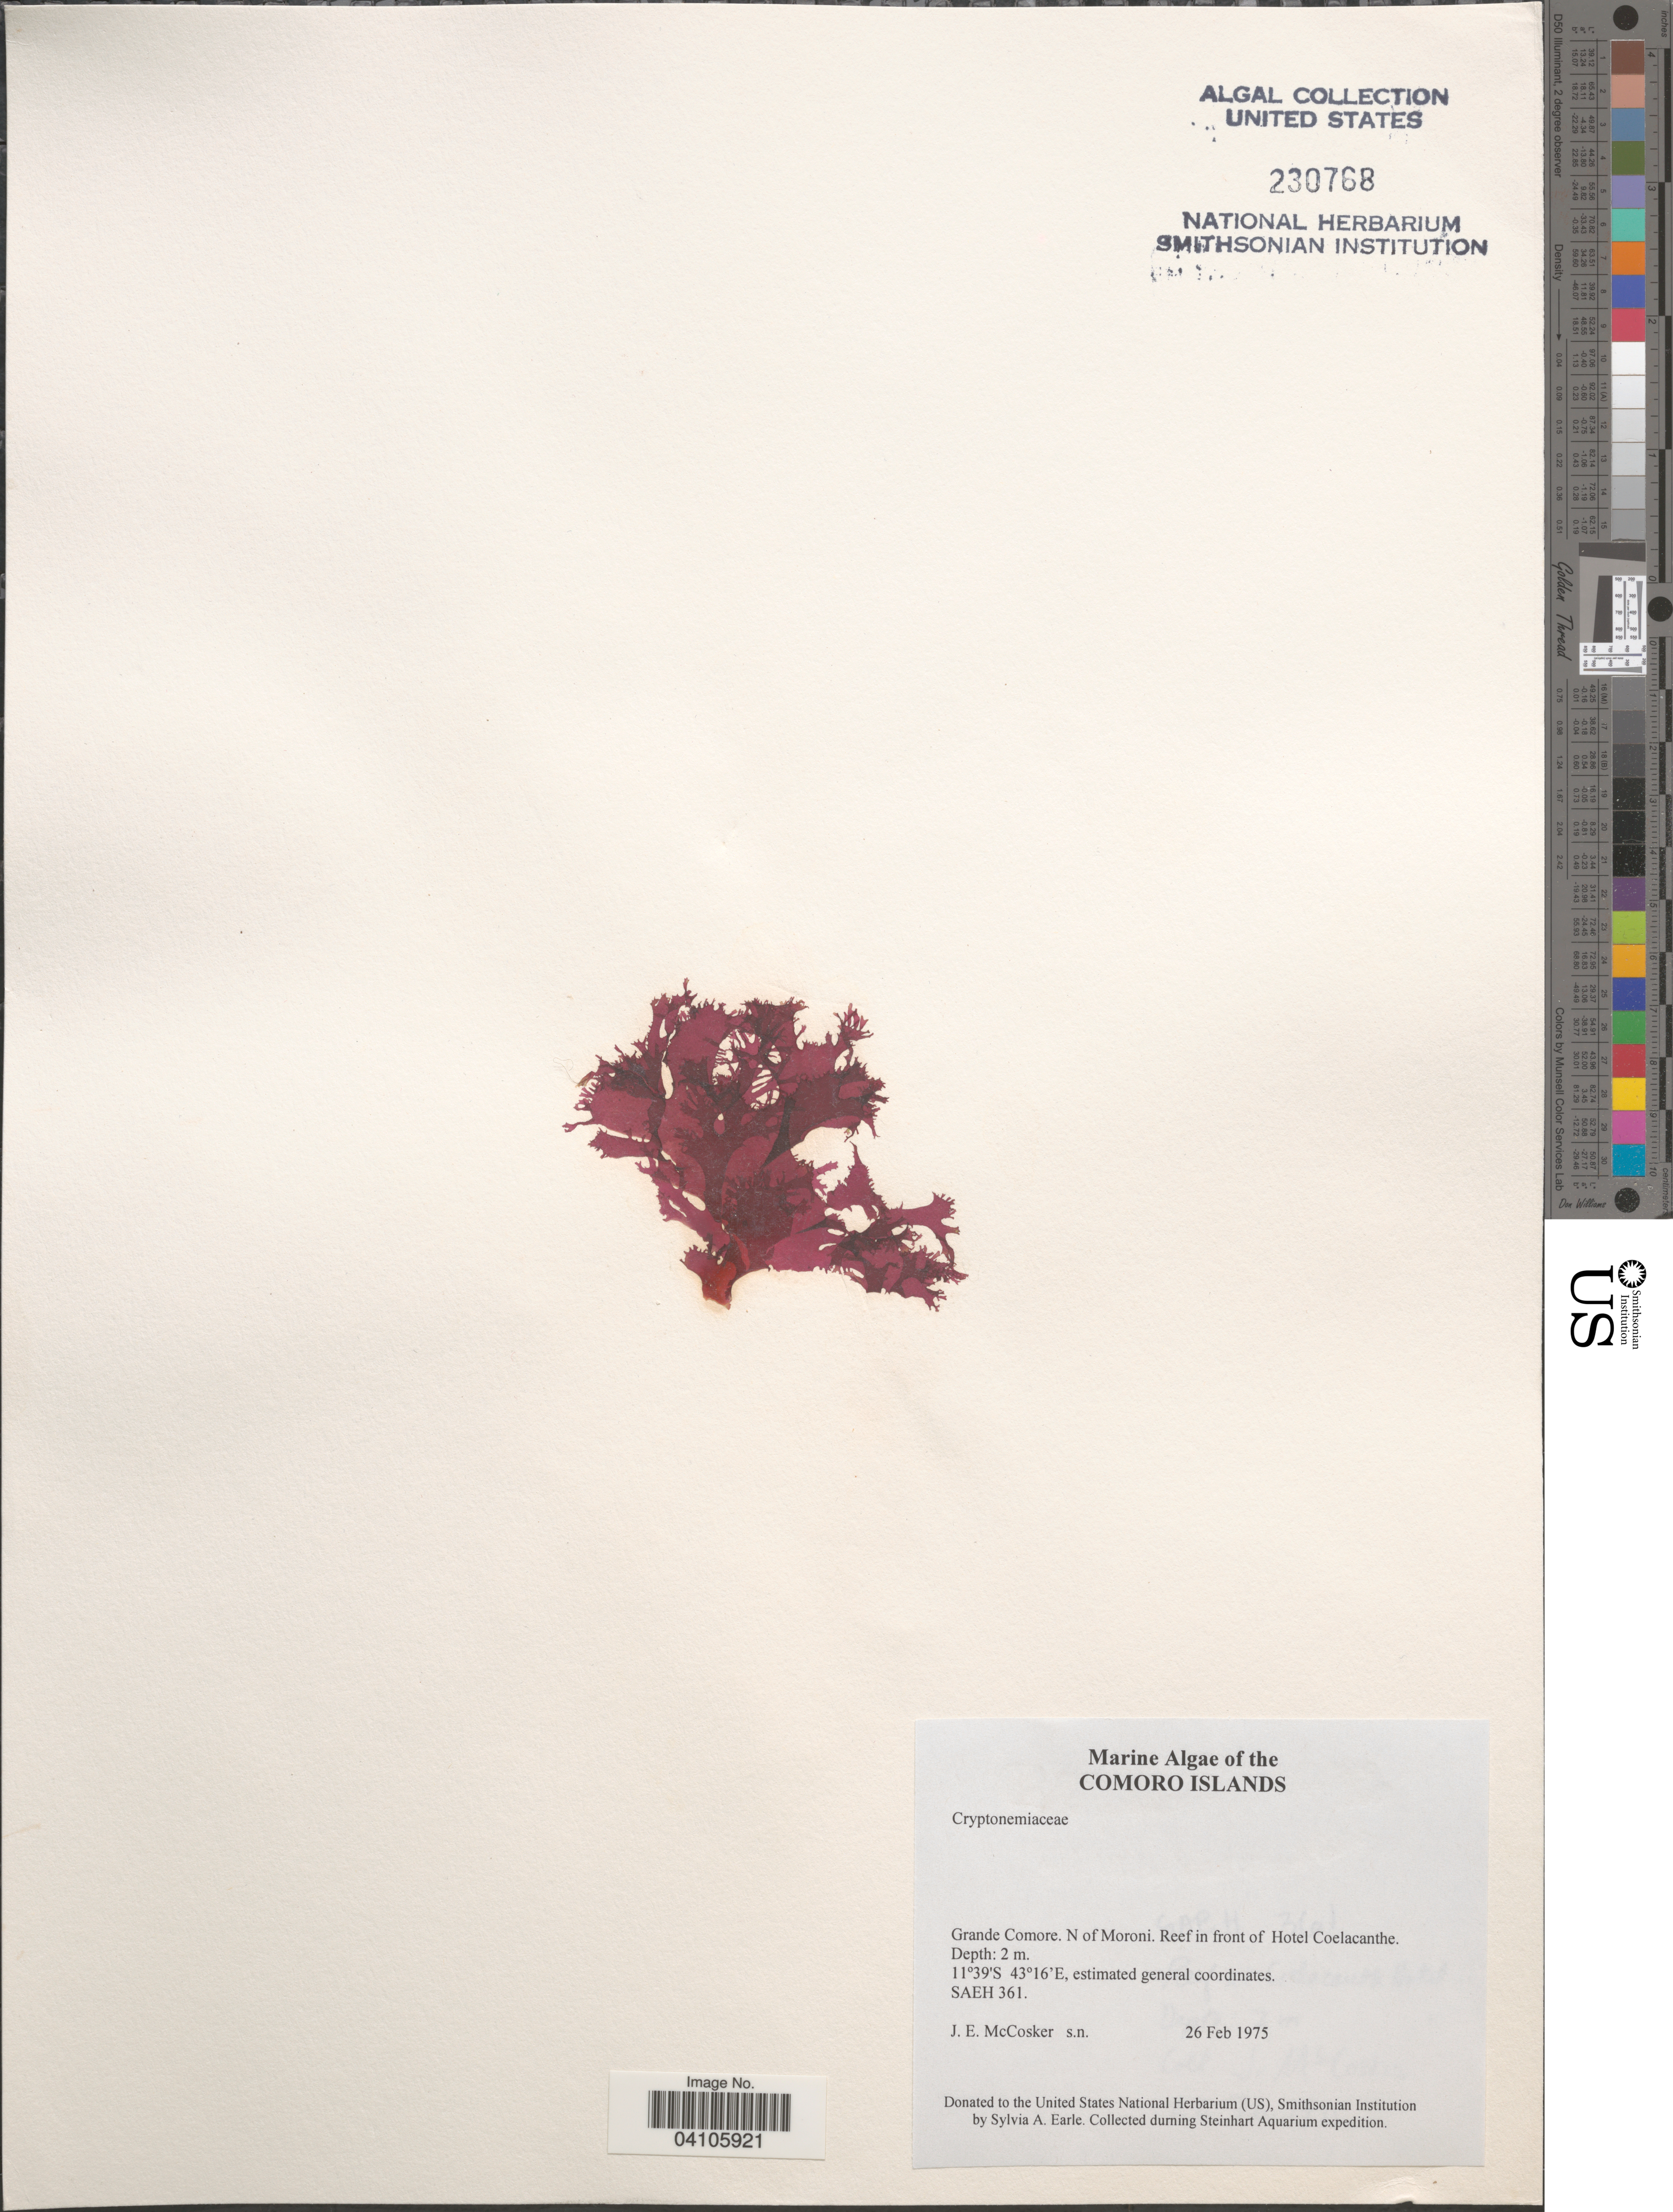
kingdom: Plantae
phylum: Rhodophyta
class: Florideophyceae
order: Cryptonemiales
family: Cryptonemiaceae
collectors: J. McCosker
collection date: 1975-02-26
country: Comoros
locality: Comoro Islands. Grande Comore. N of Moroni. Reef in front of Hotel Coelacanthe.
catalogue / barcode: US 230768